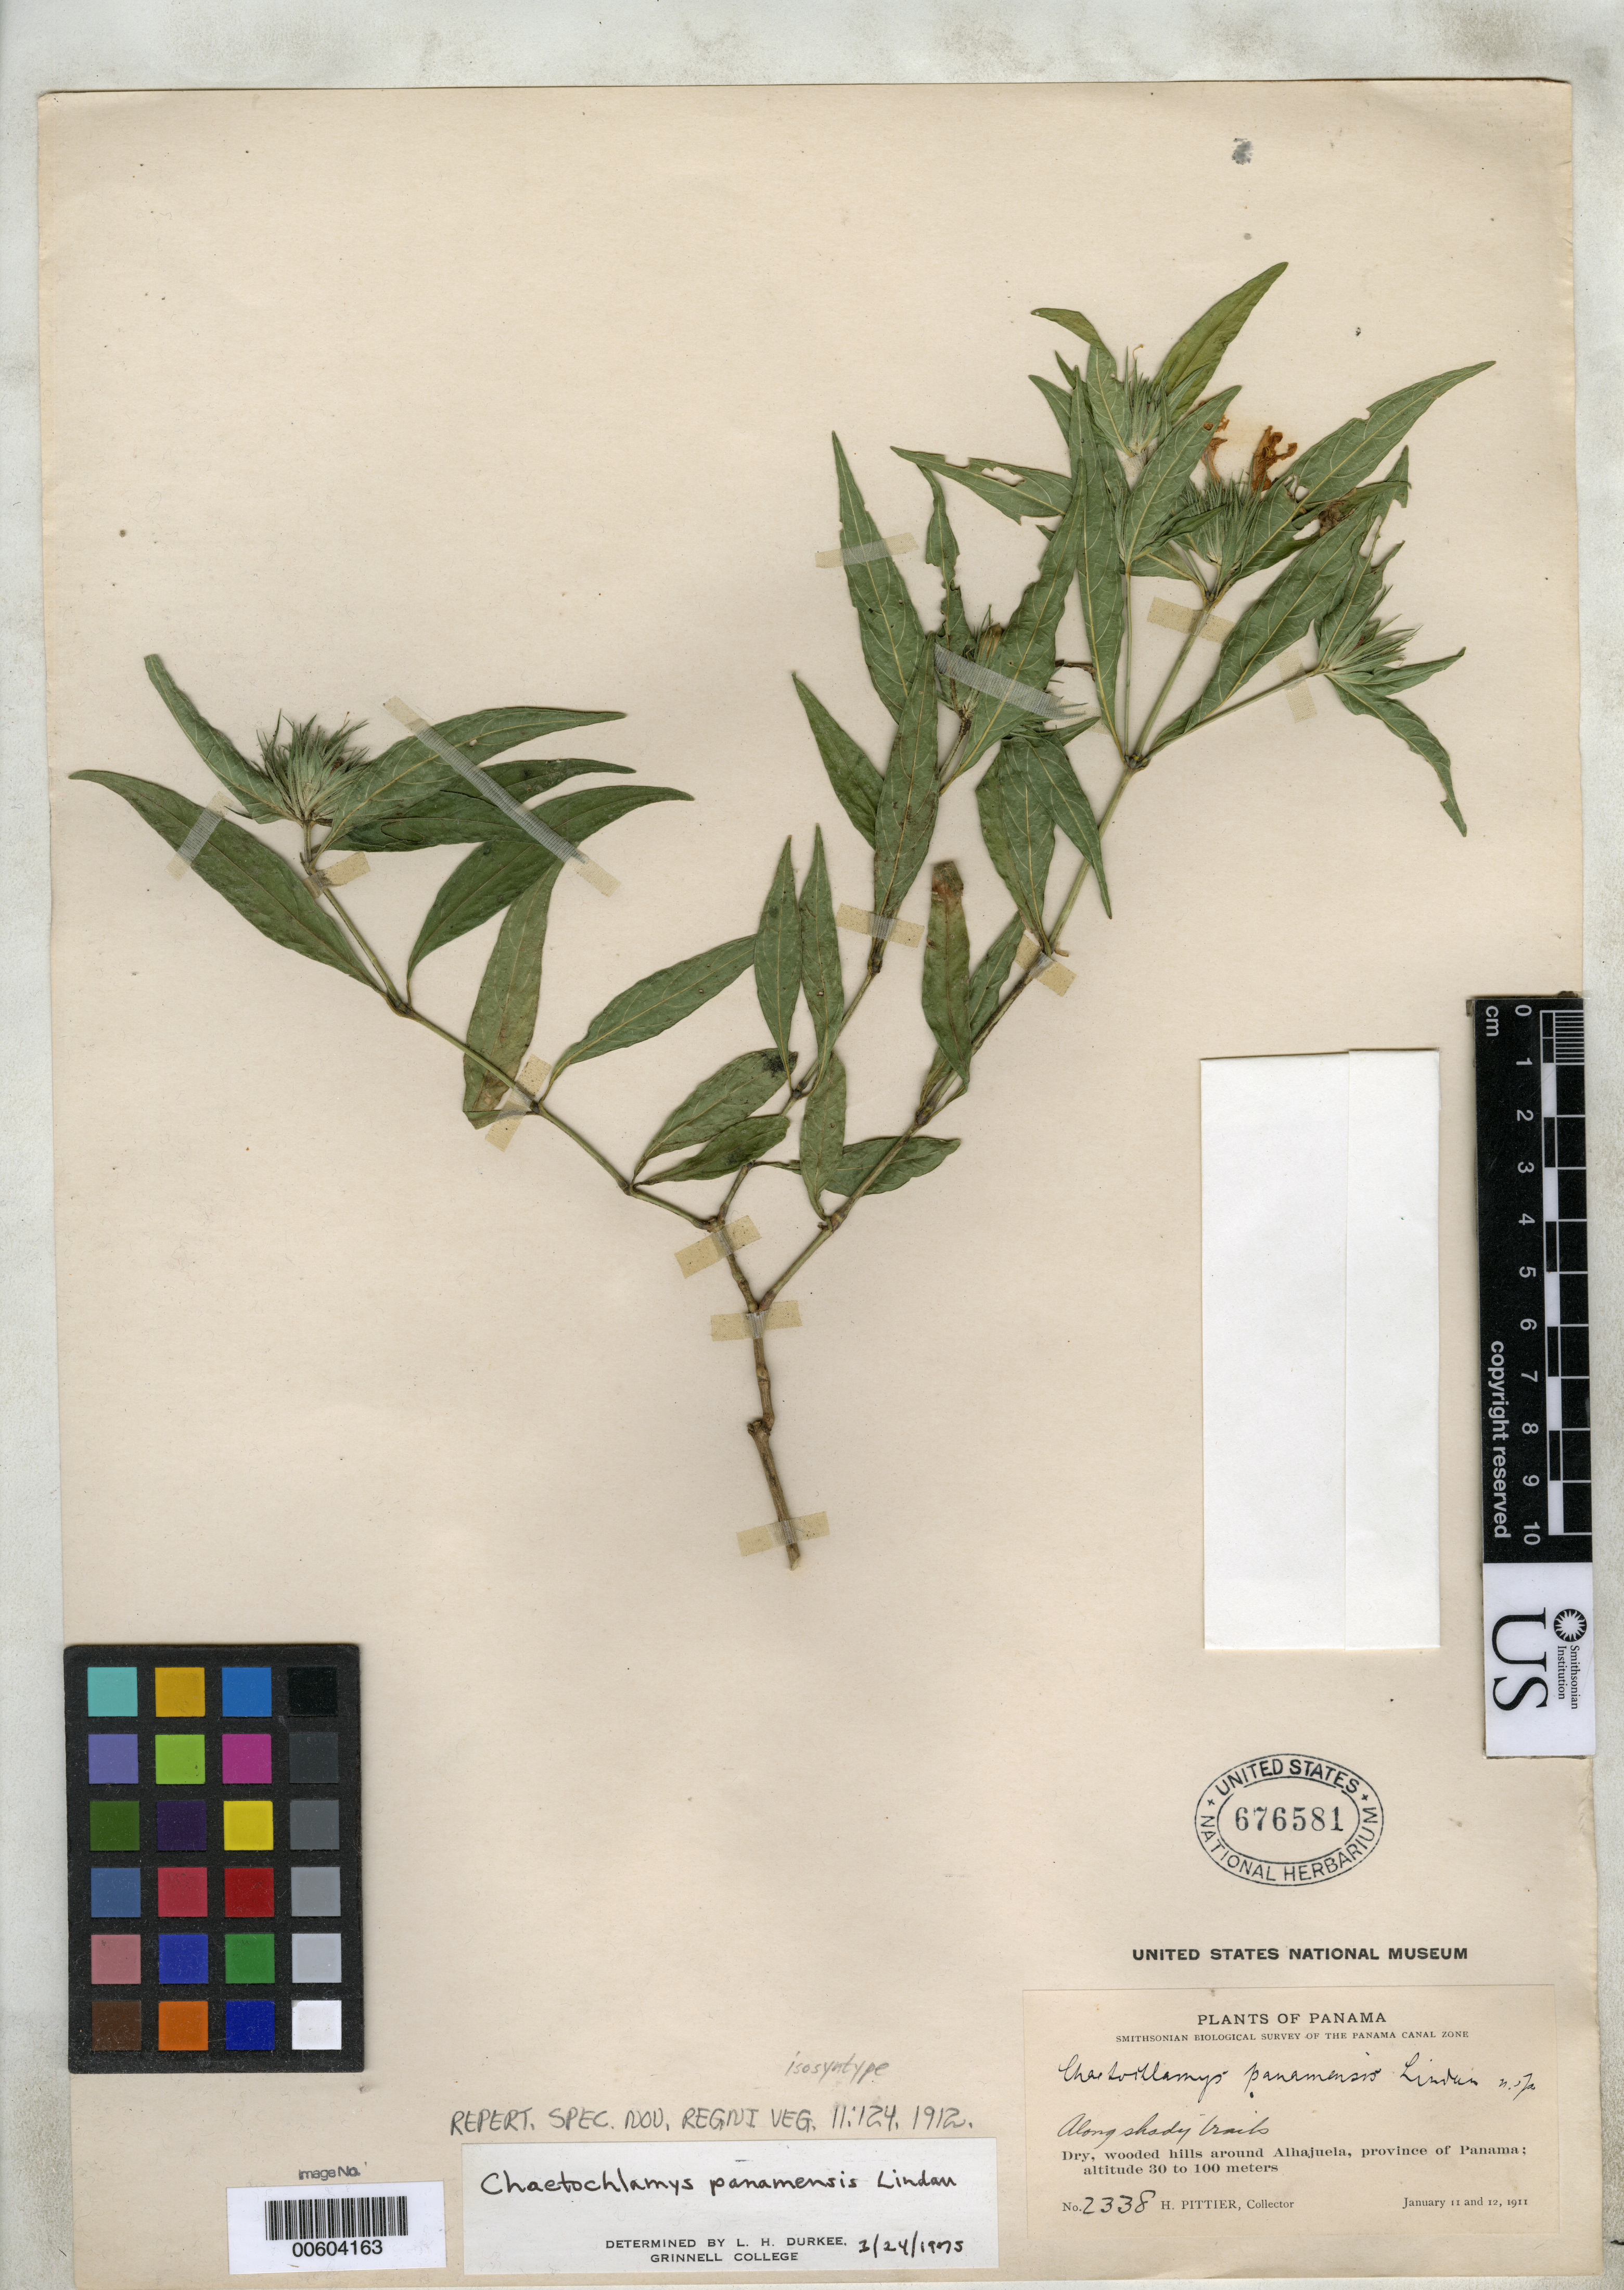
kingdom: Plantae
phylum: Tracheophyta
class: Magnoliopsida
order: Lamiales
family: Acanthaceae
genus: Chaetochlamys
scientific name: Chaetochlamys panamensis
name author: Lindau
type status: Isosyntype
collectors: H. F. Pittier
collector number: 2338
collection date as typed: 11 Jan 1911 and 12 Jan 1911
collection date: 1911-01-11,1911-01-12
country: Panama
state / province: Panamá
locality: Around Alhajuela.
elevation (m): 30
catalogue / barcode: US 676581